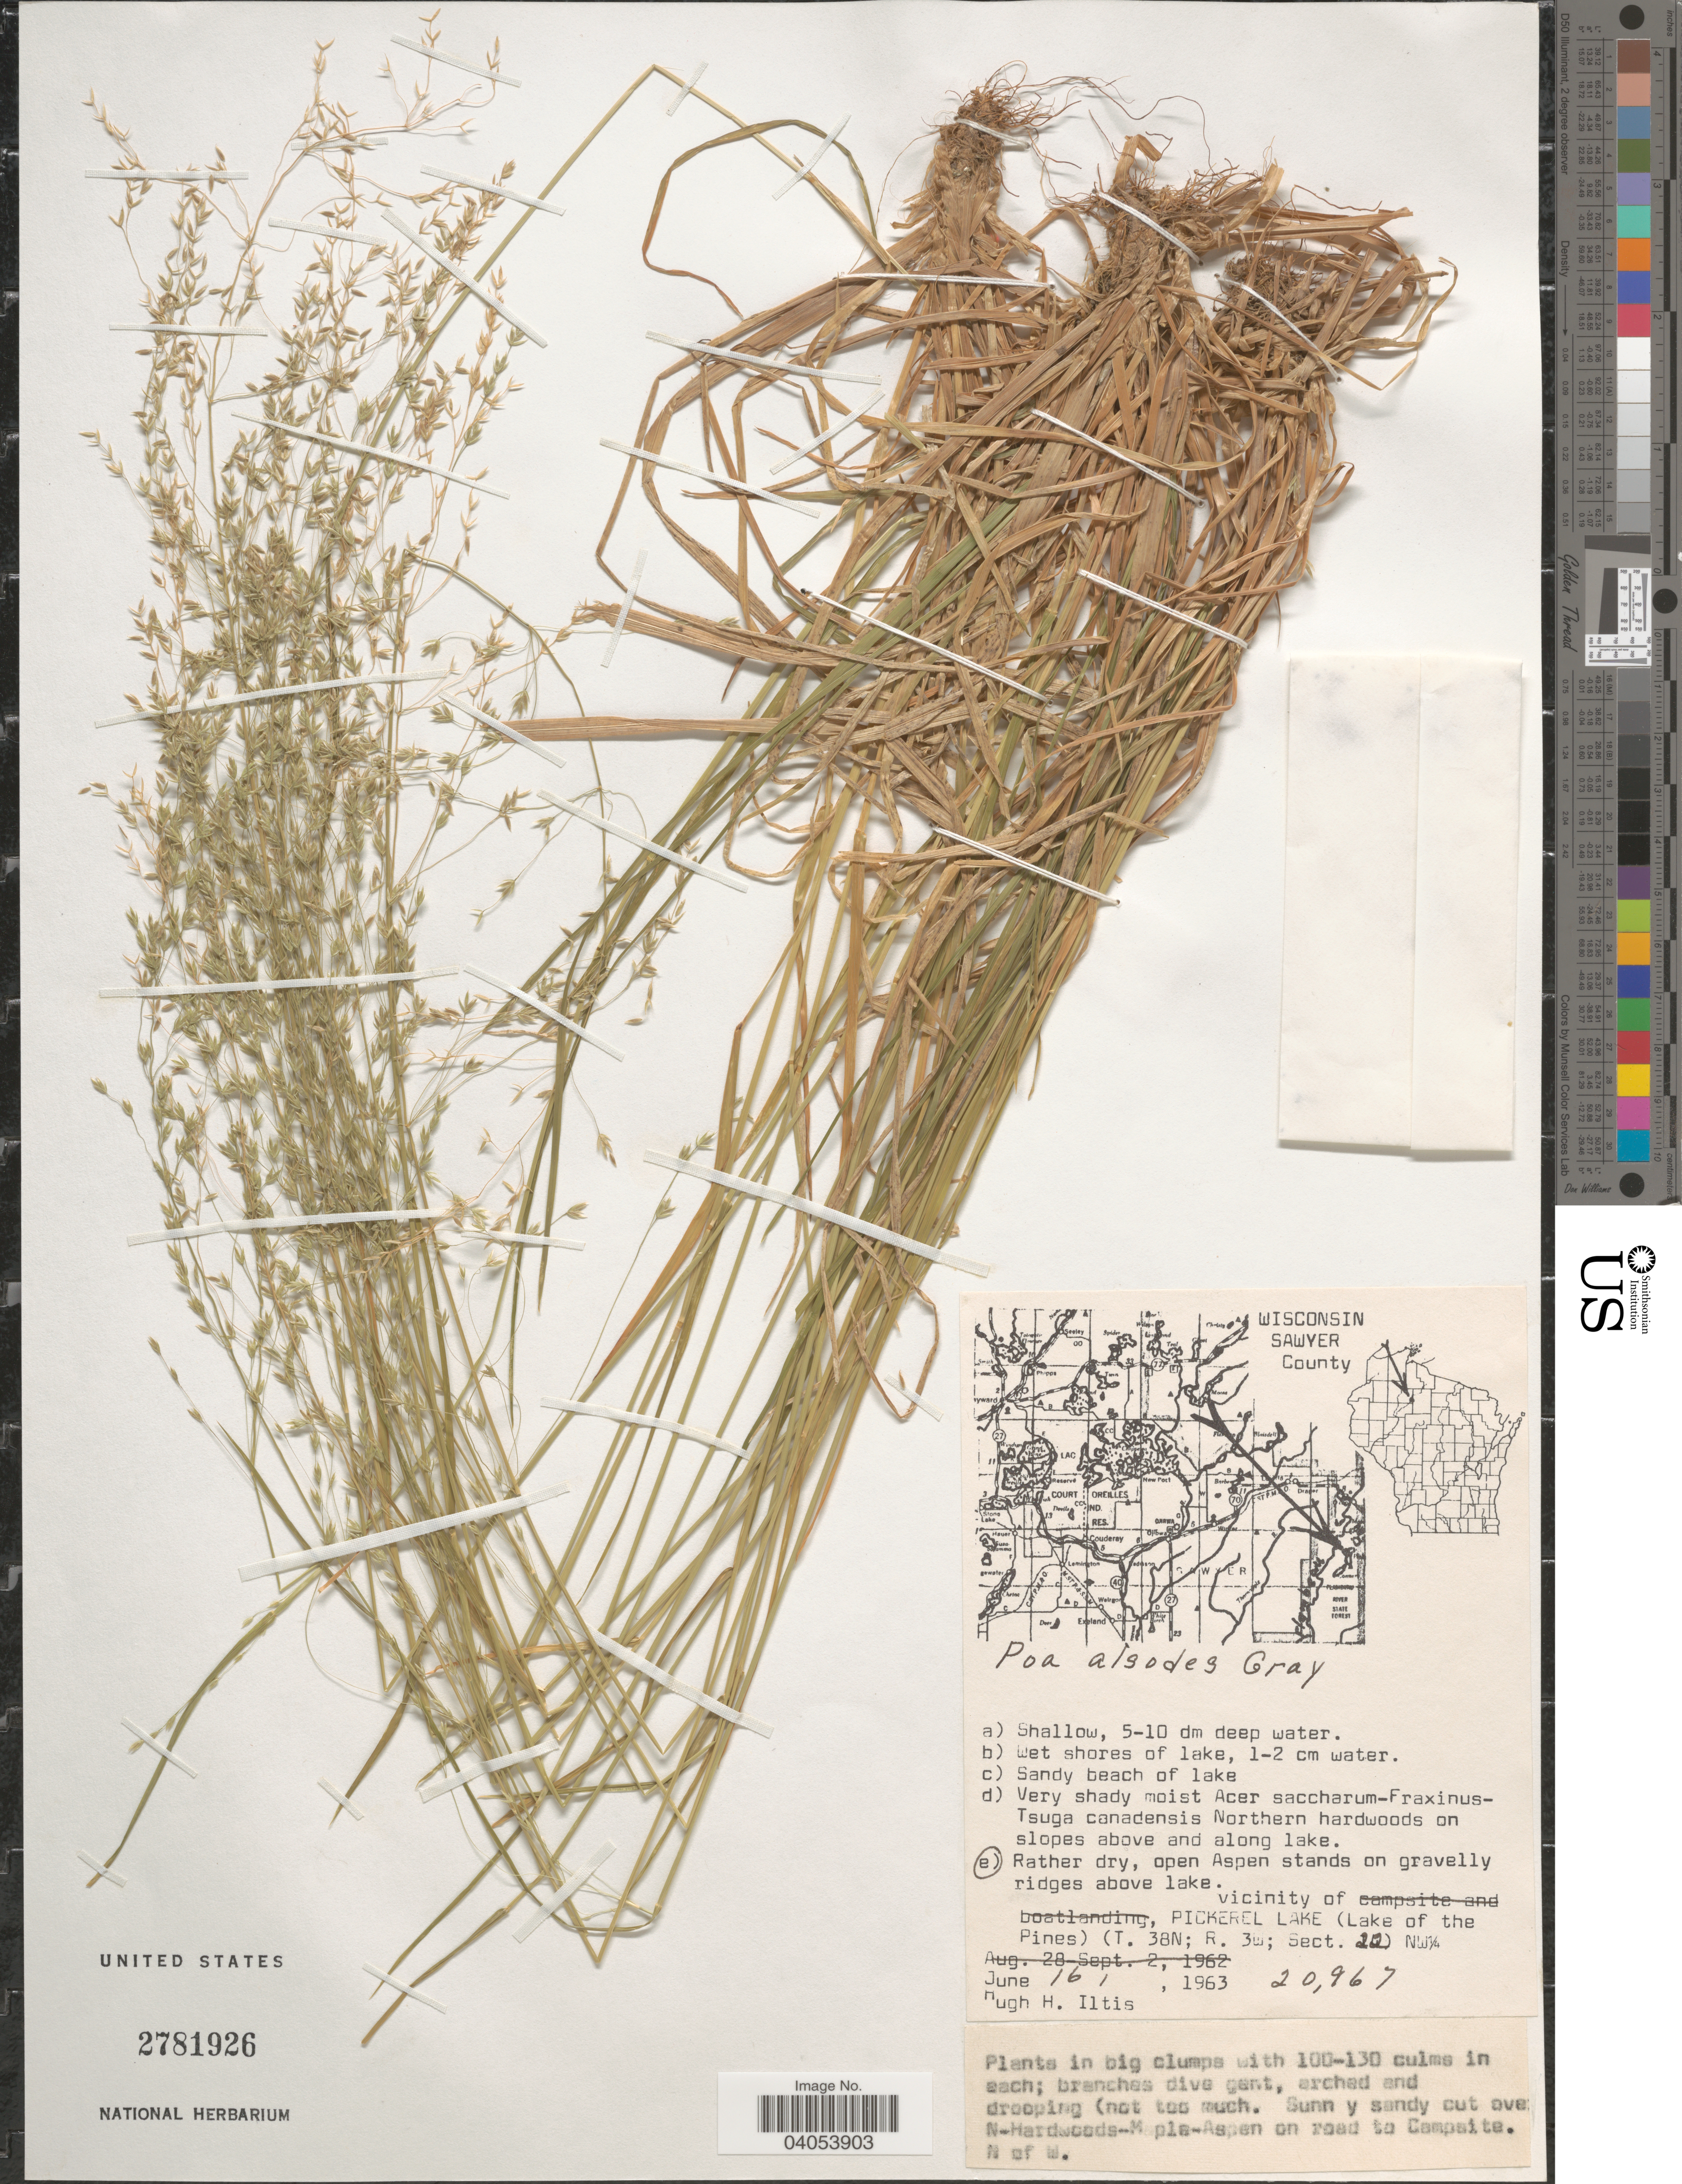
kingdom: Plantae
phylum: Tracheophyta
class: Liliopsida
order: Poales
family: Poaceae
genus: Poa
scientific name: Poa alsodes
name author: A. Gray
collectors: H. H. Iltis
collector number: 20967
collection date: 1963-06-16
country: United States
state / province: Wisconsin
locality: Sawyer County. Vicinity of Pickerel Lake (Lake of the Pines) (T. 38N; R. 30; Sect. 20) NW¼. On road to Campsite. N of W.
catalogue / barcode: US 2781926